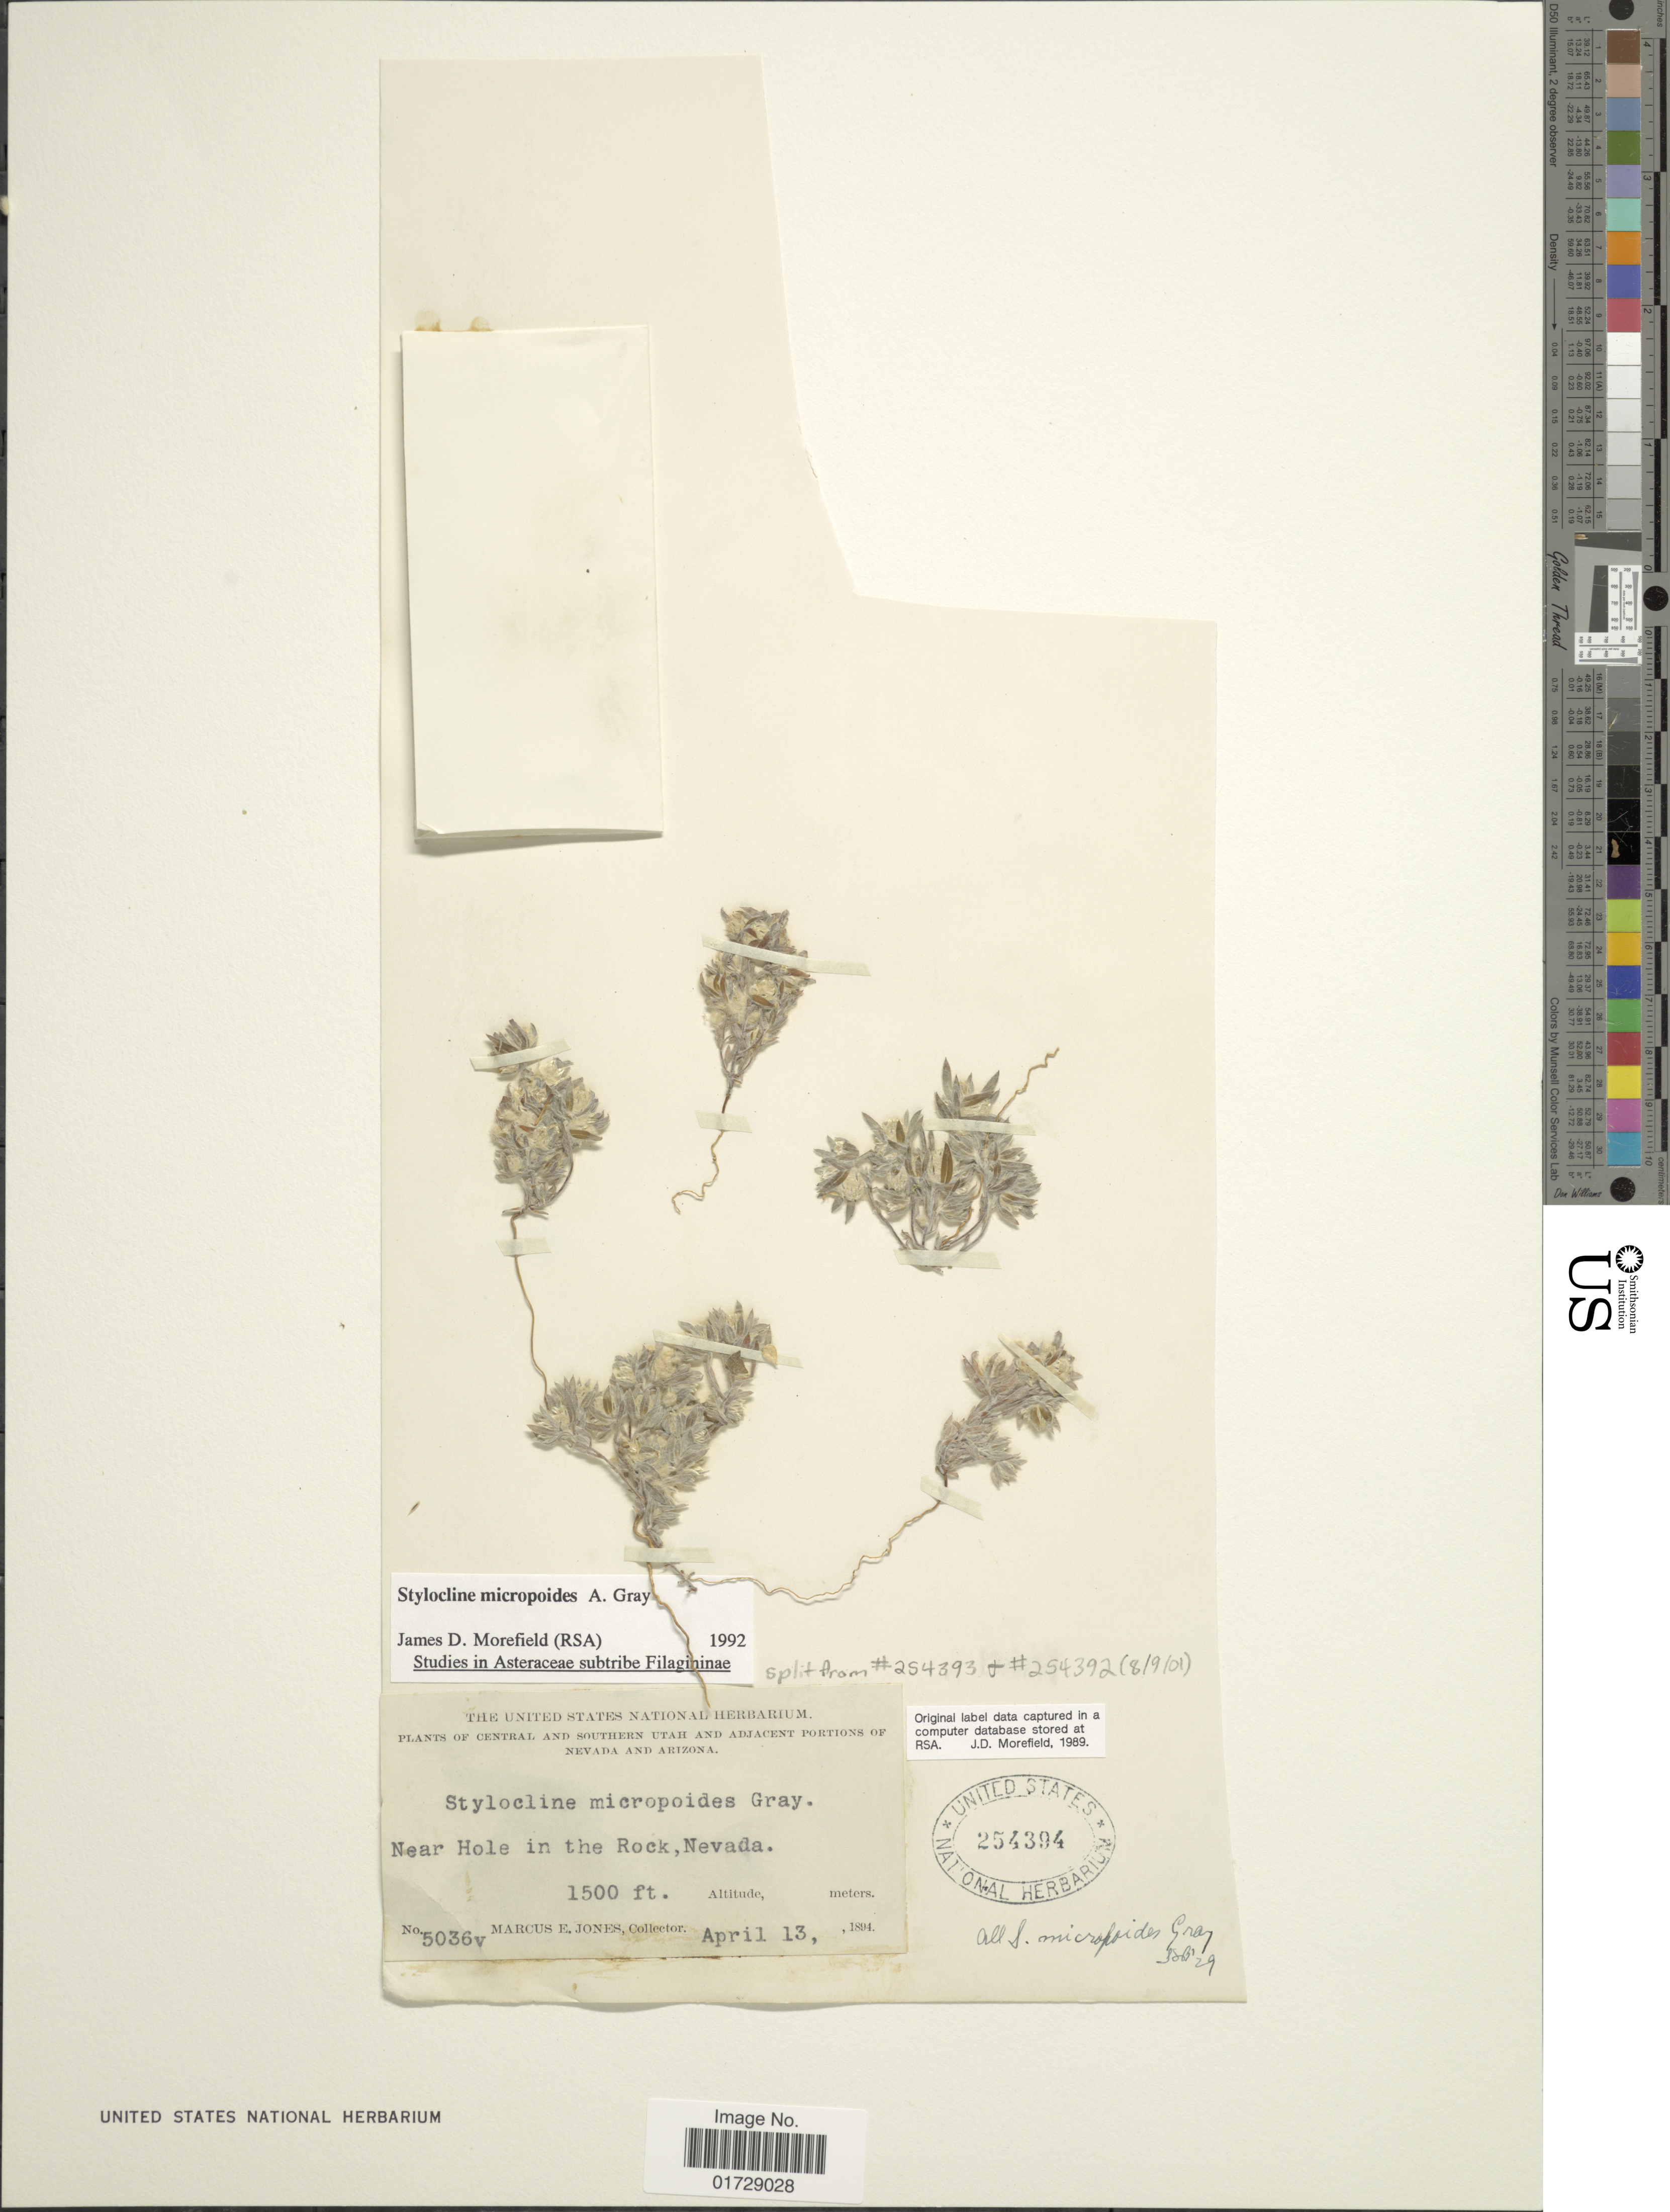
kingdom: Plantae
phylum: Tracheophyta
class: Magnoliopsida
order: Asterales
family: Asteraceae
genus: Stylocline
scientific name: Stylocline micropoides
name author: A. Gray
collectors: M. E. Jones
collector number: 5036v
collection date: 1894-04-13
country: United States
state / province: Nevada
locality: Near Hole in the Rock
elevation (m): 457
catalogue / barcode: US 254394